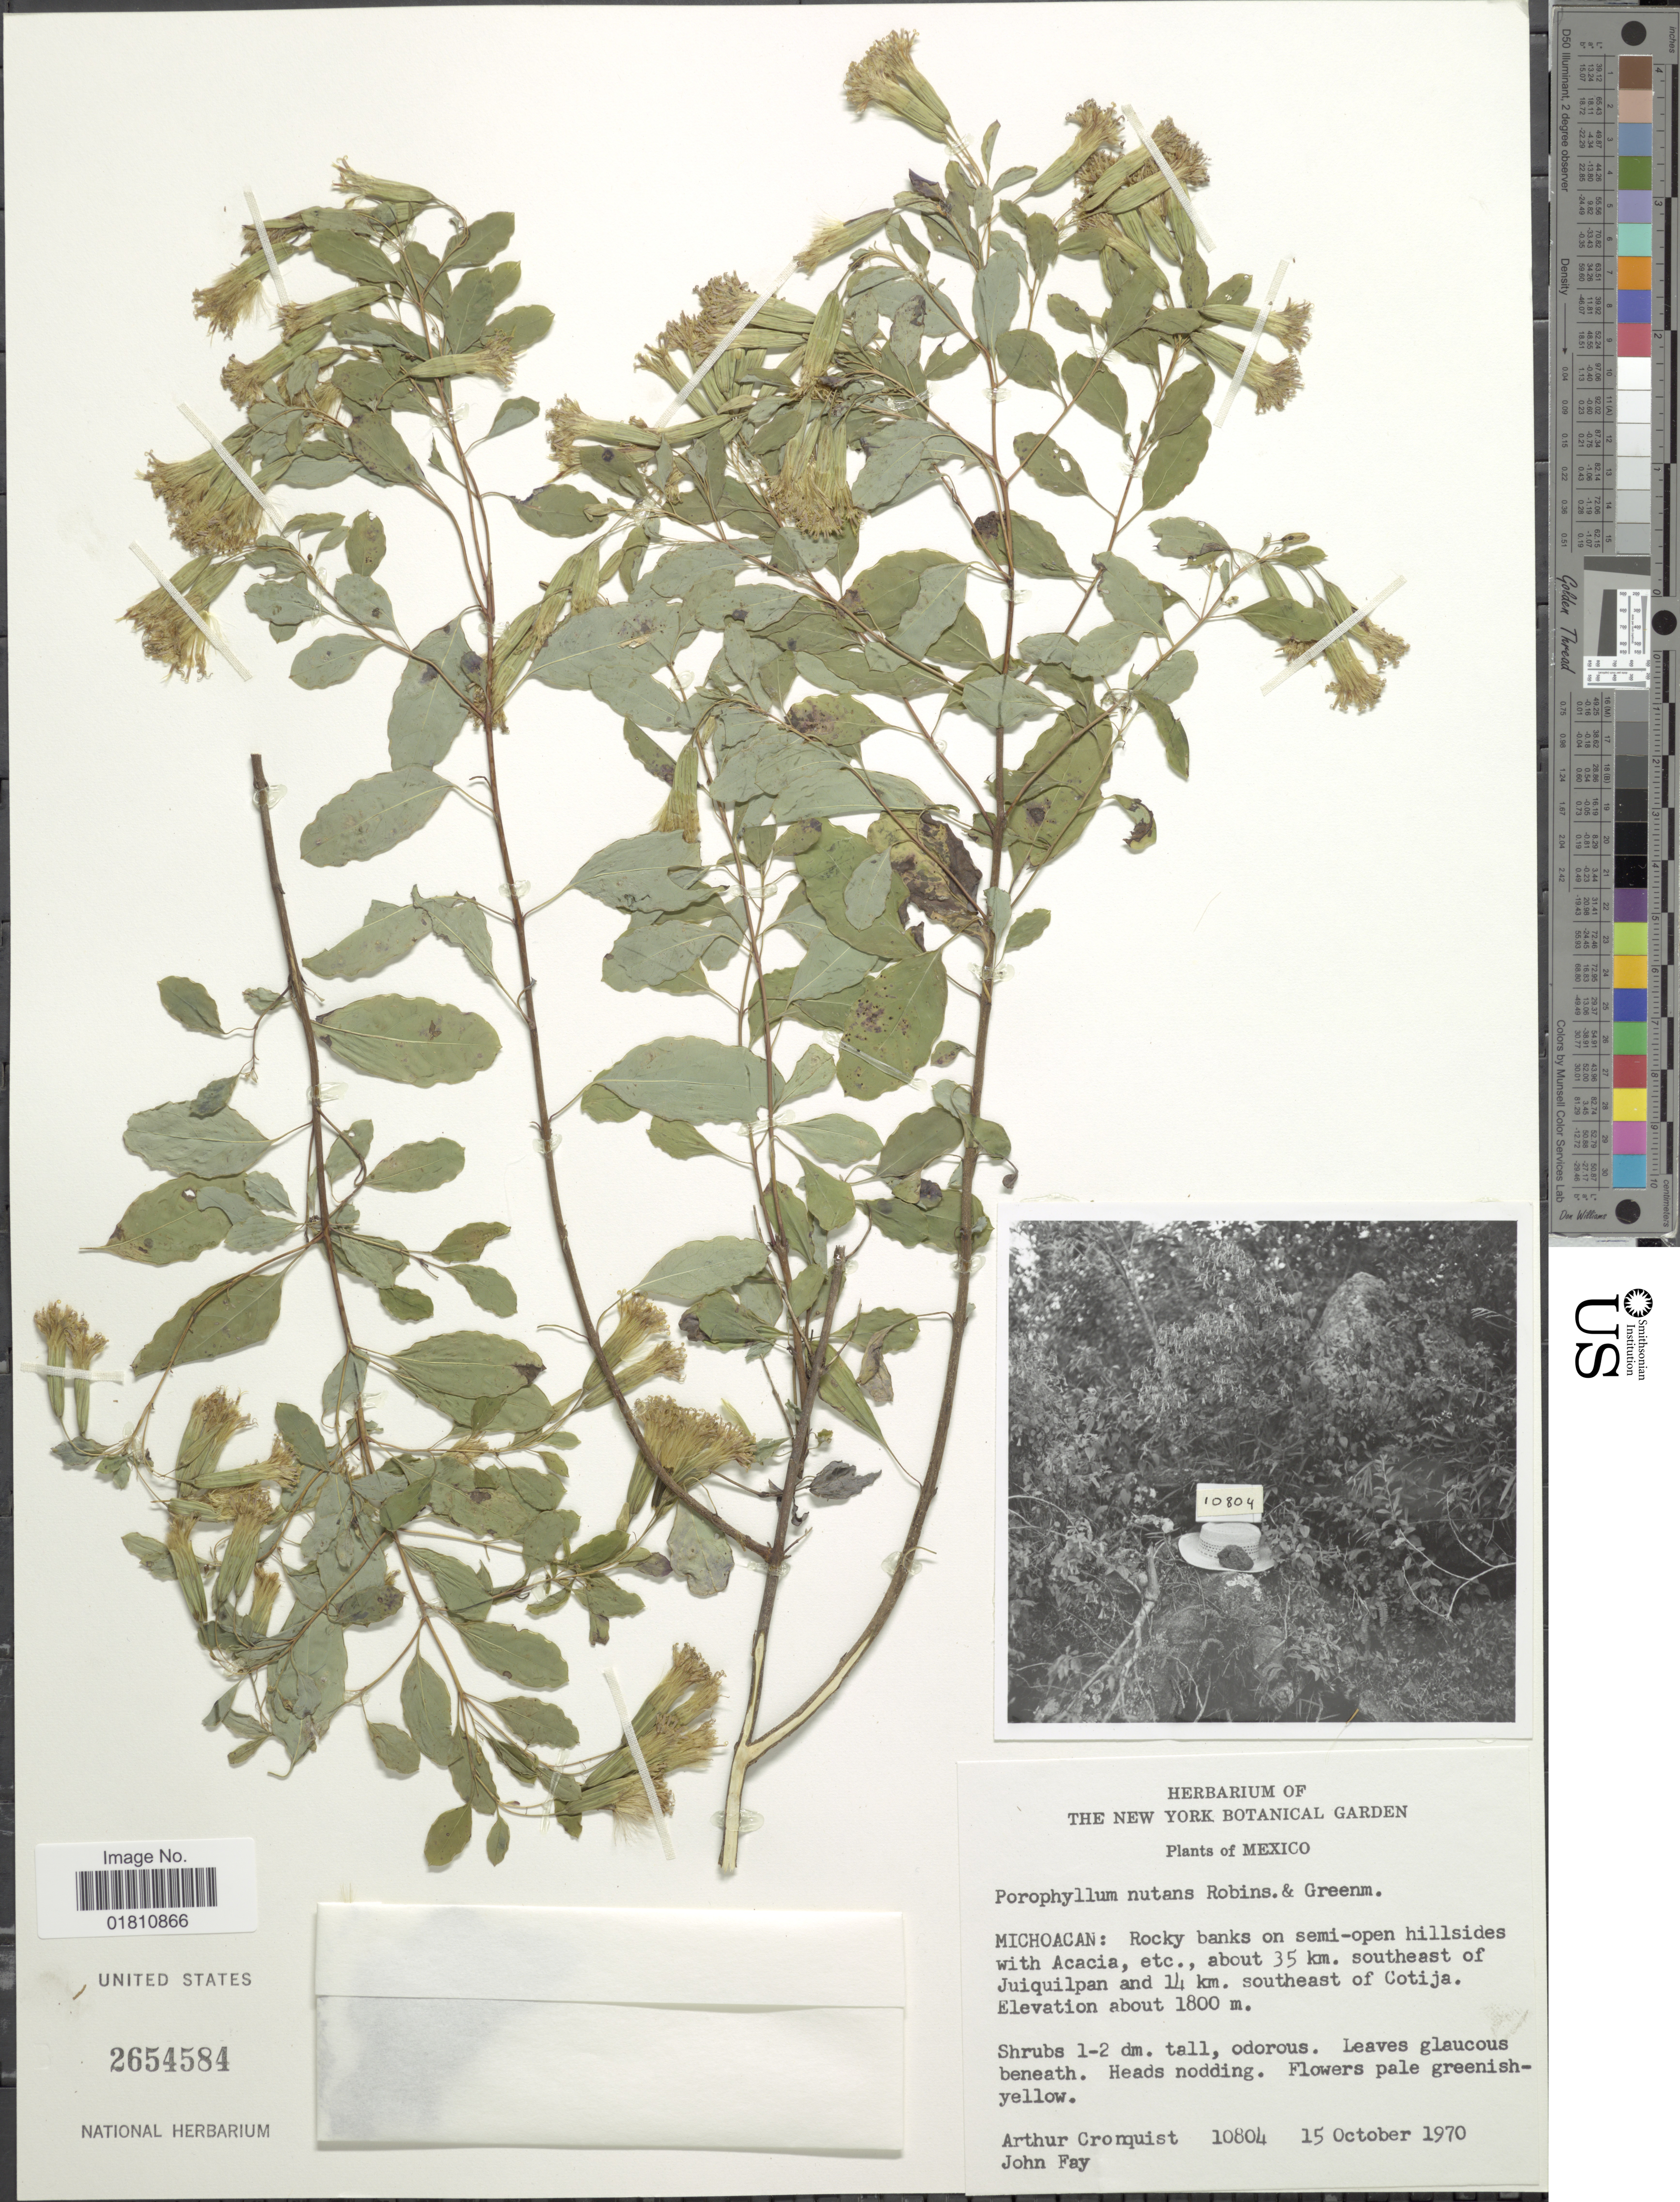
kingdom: Plantae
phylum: Tracheophyta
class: Magnoliopsida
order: Asterales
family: Asteraceae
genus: Porophyllum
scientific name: Porophyllum viridiflorum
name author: (Kunth) DC.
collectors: A. J. Cronquist & J. M. Fay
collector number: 10804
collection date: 1970-10-15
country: Mexico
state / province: Michoacán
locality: Rocky banks on semi-open hillsides, about 35 km. southeast of juiquilpan and 14 km. southeast of Cotija.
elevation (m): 1800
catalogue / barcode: US 2654584